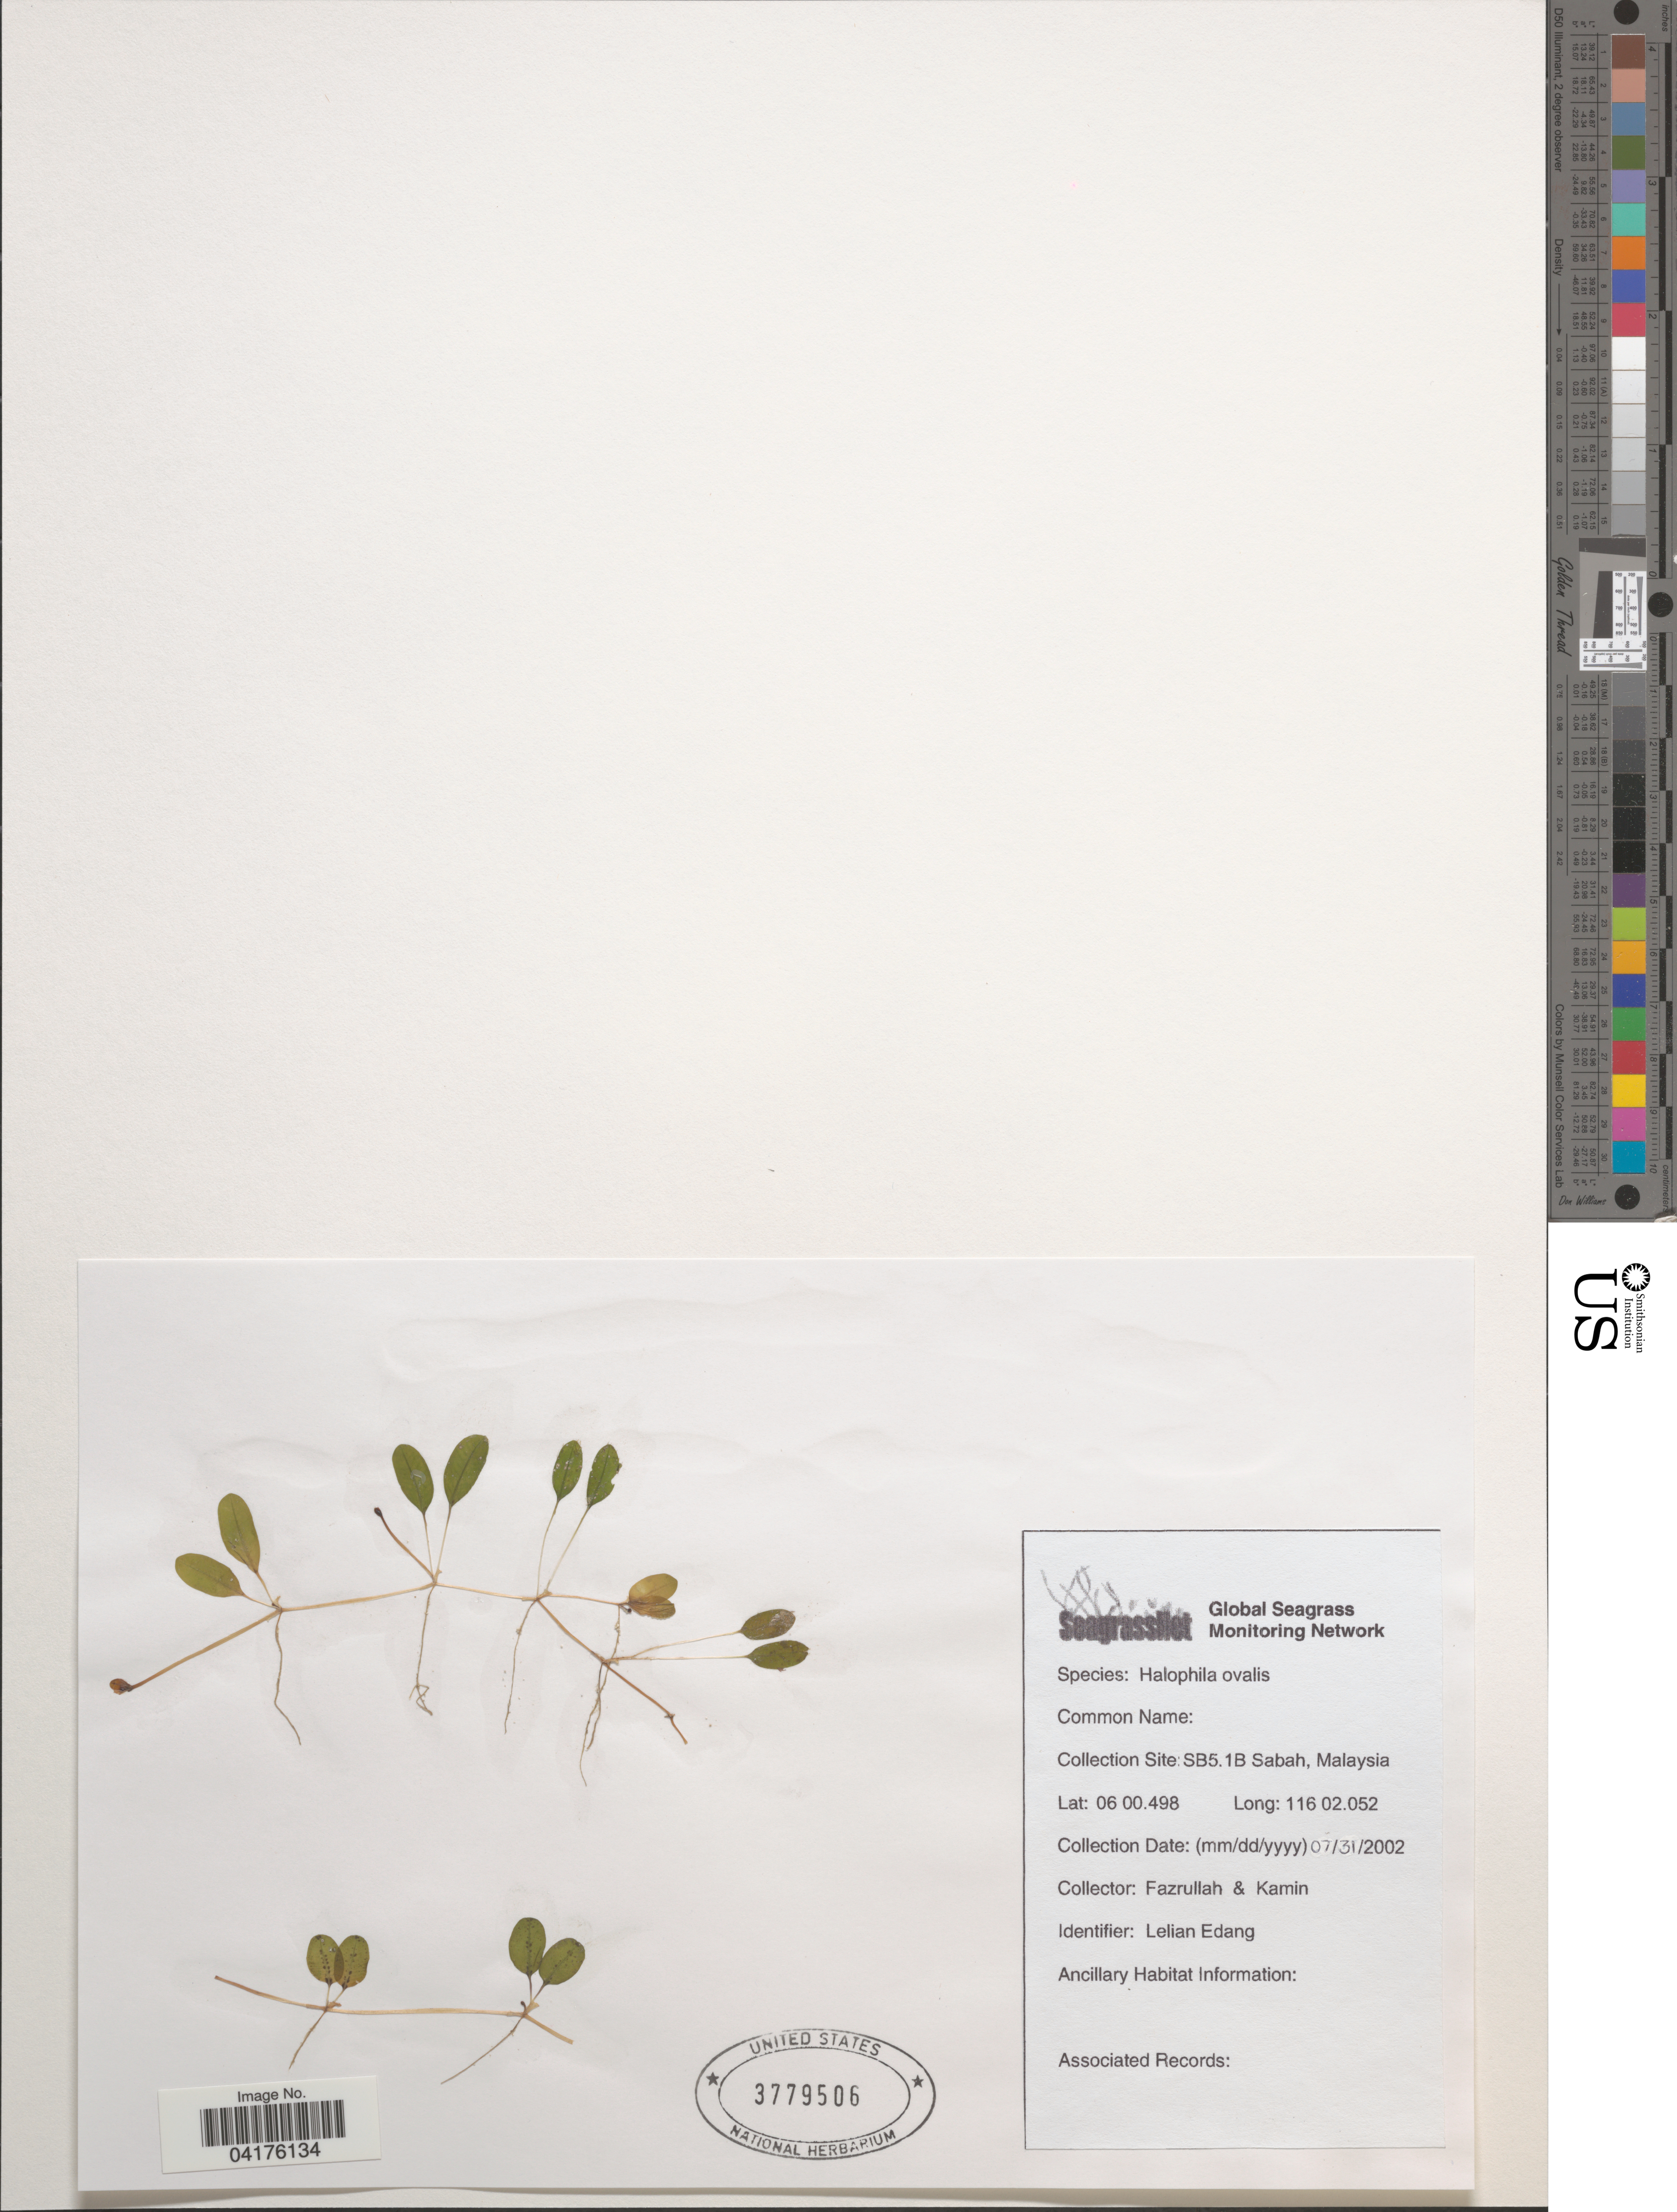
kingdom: Plantae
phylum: Tracheophyta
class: Liliopsida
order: Alismatales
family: Hydrocharitaceae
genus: Halophila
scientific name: Halophila ovalis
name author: (R. Br.) Hook. f.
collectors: Fazrullah & Kamin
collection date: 2002-07-31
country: Malaysia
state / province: Sabah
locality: SB5. 1B Sabah.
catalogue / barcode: US 3779506